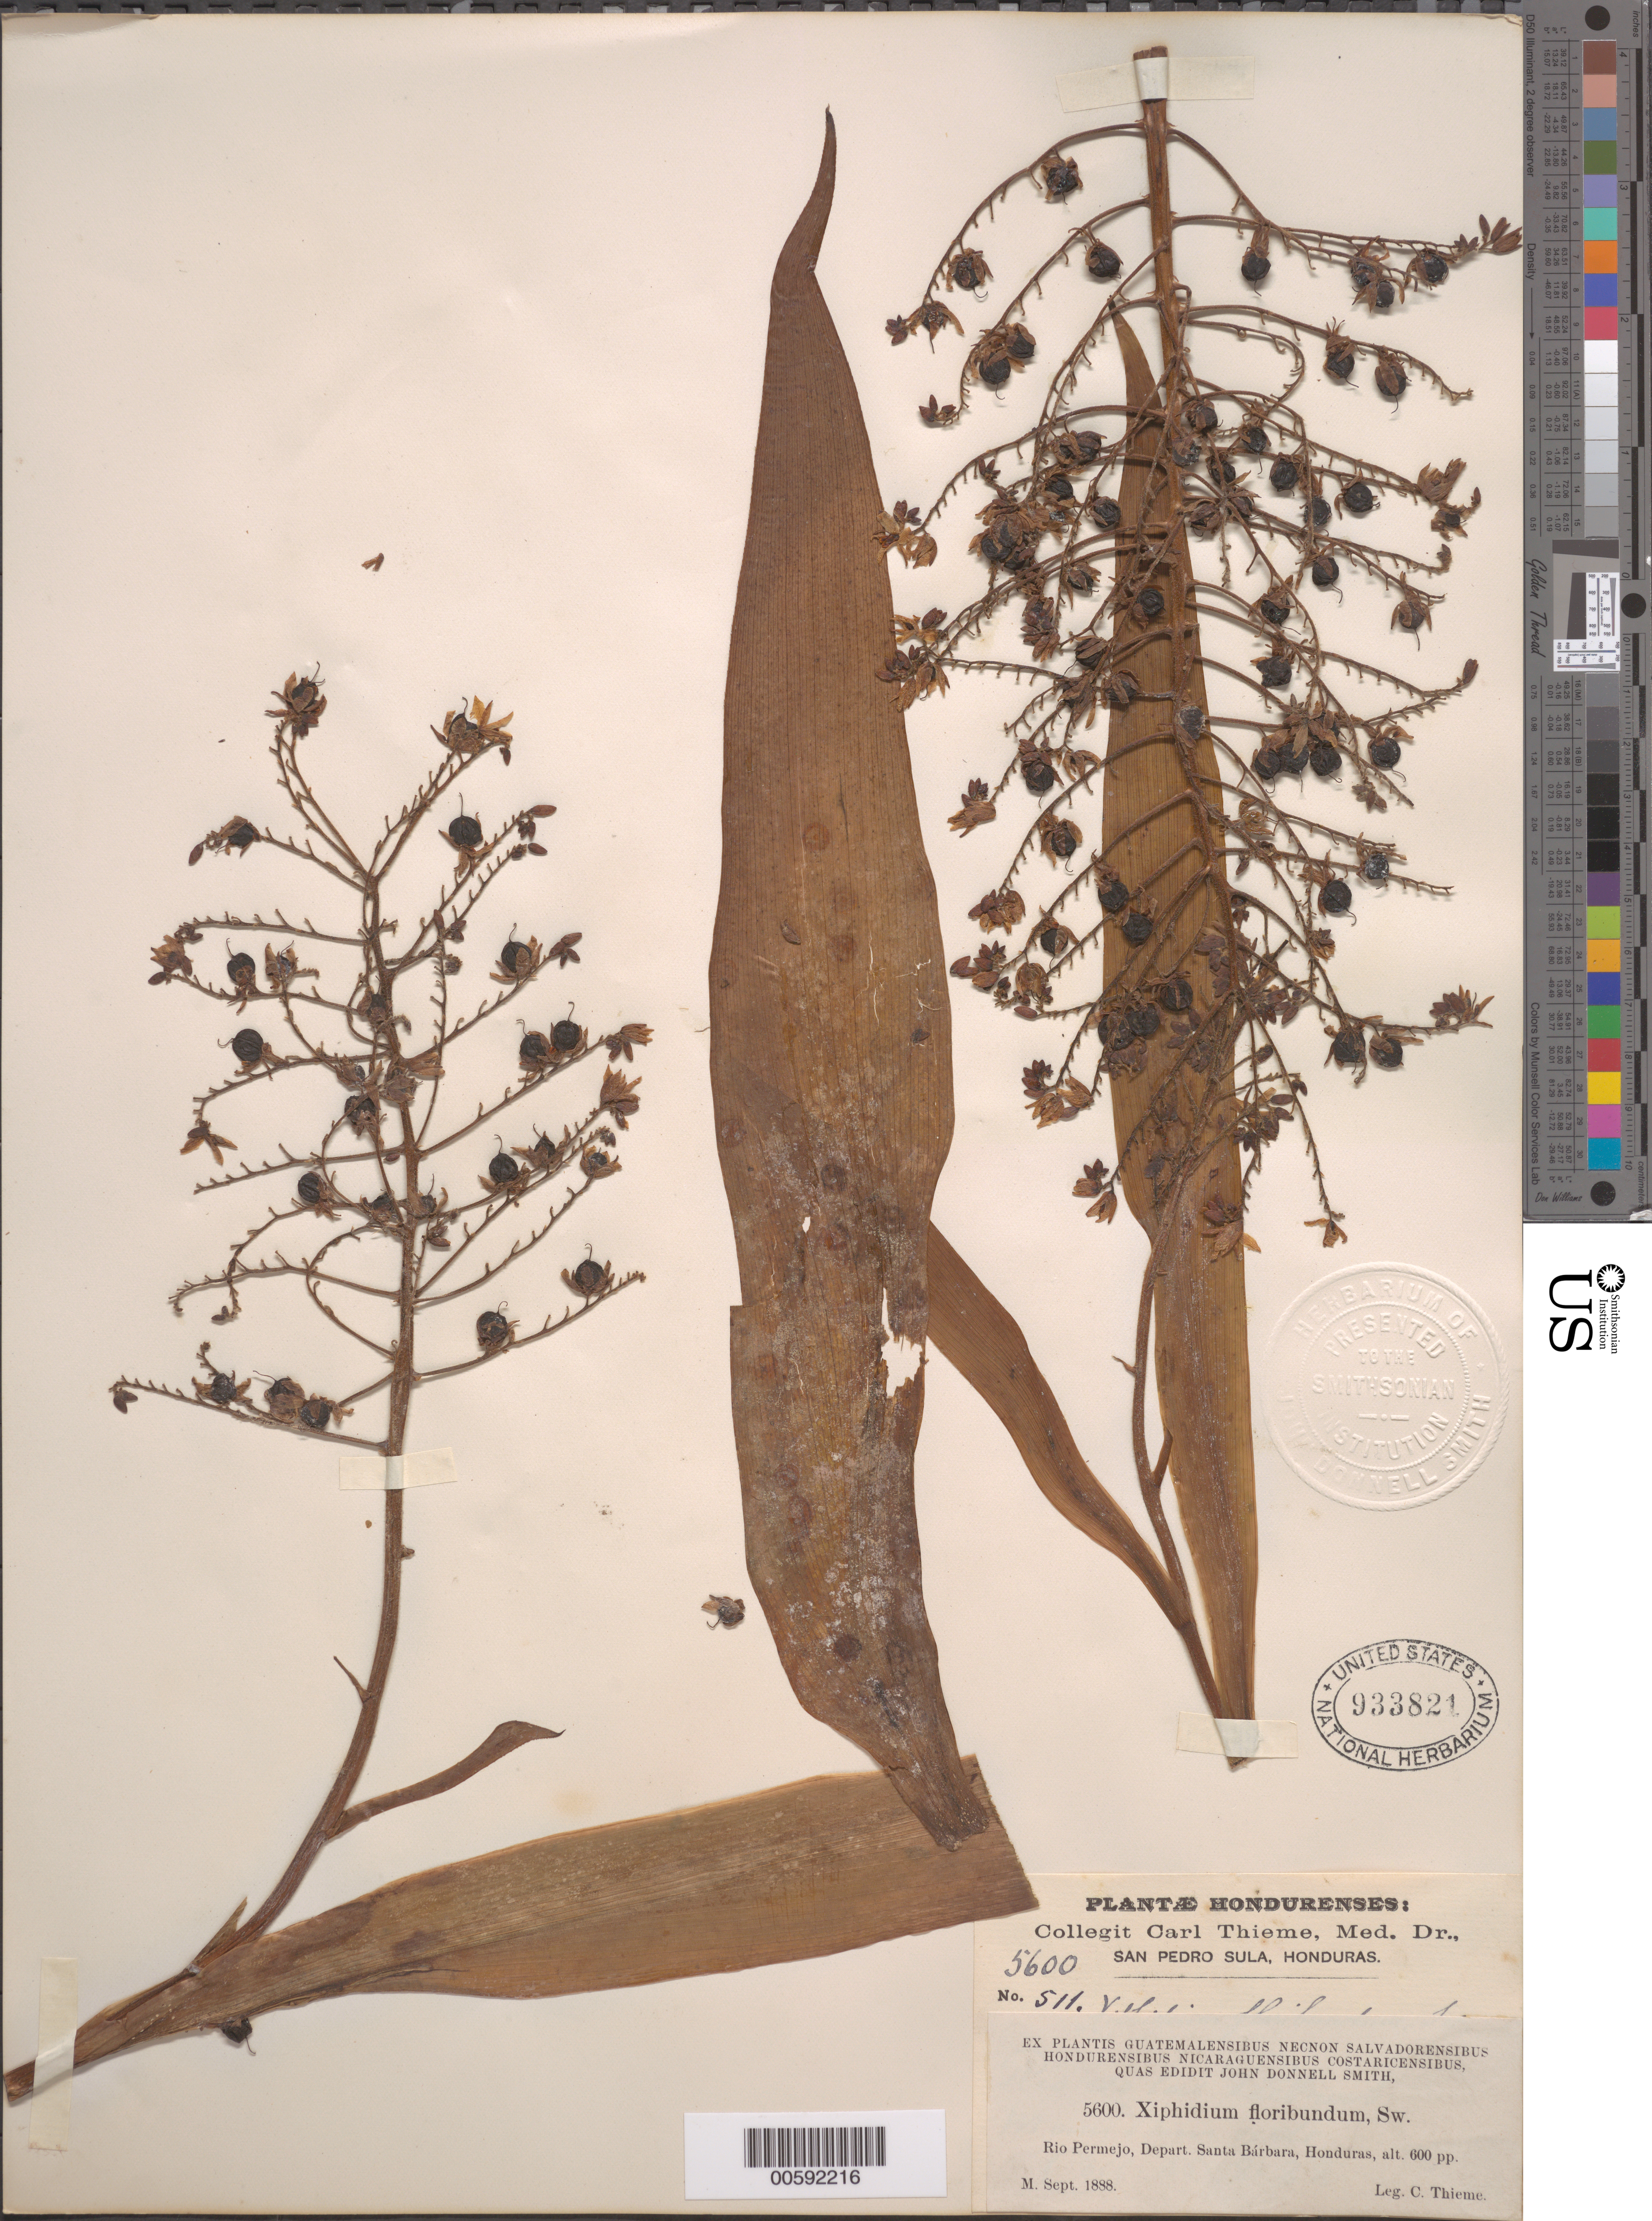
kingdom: Plantae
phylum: Tracheophyta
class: Liliopsida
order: Commelinales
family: Haemodoraceae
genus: Xiphidium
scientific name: Xiphidium caeruleum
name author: Aubl.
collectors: C. Thieme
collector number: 5600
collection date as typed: Sep 1888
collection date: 1888-09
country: Honduras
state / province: Santa Bárbara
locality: Rio Permejo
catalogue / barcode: US 933821